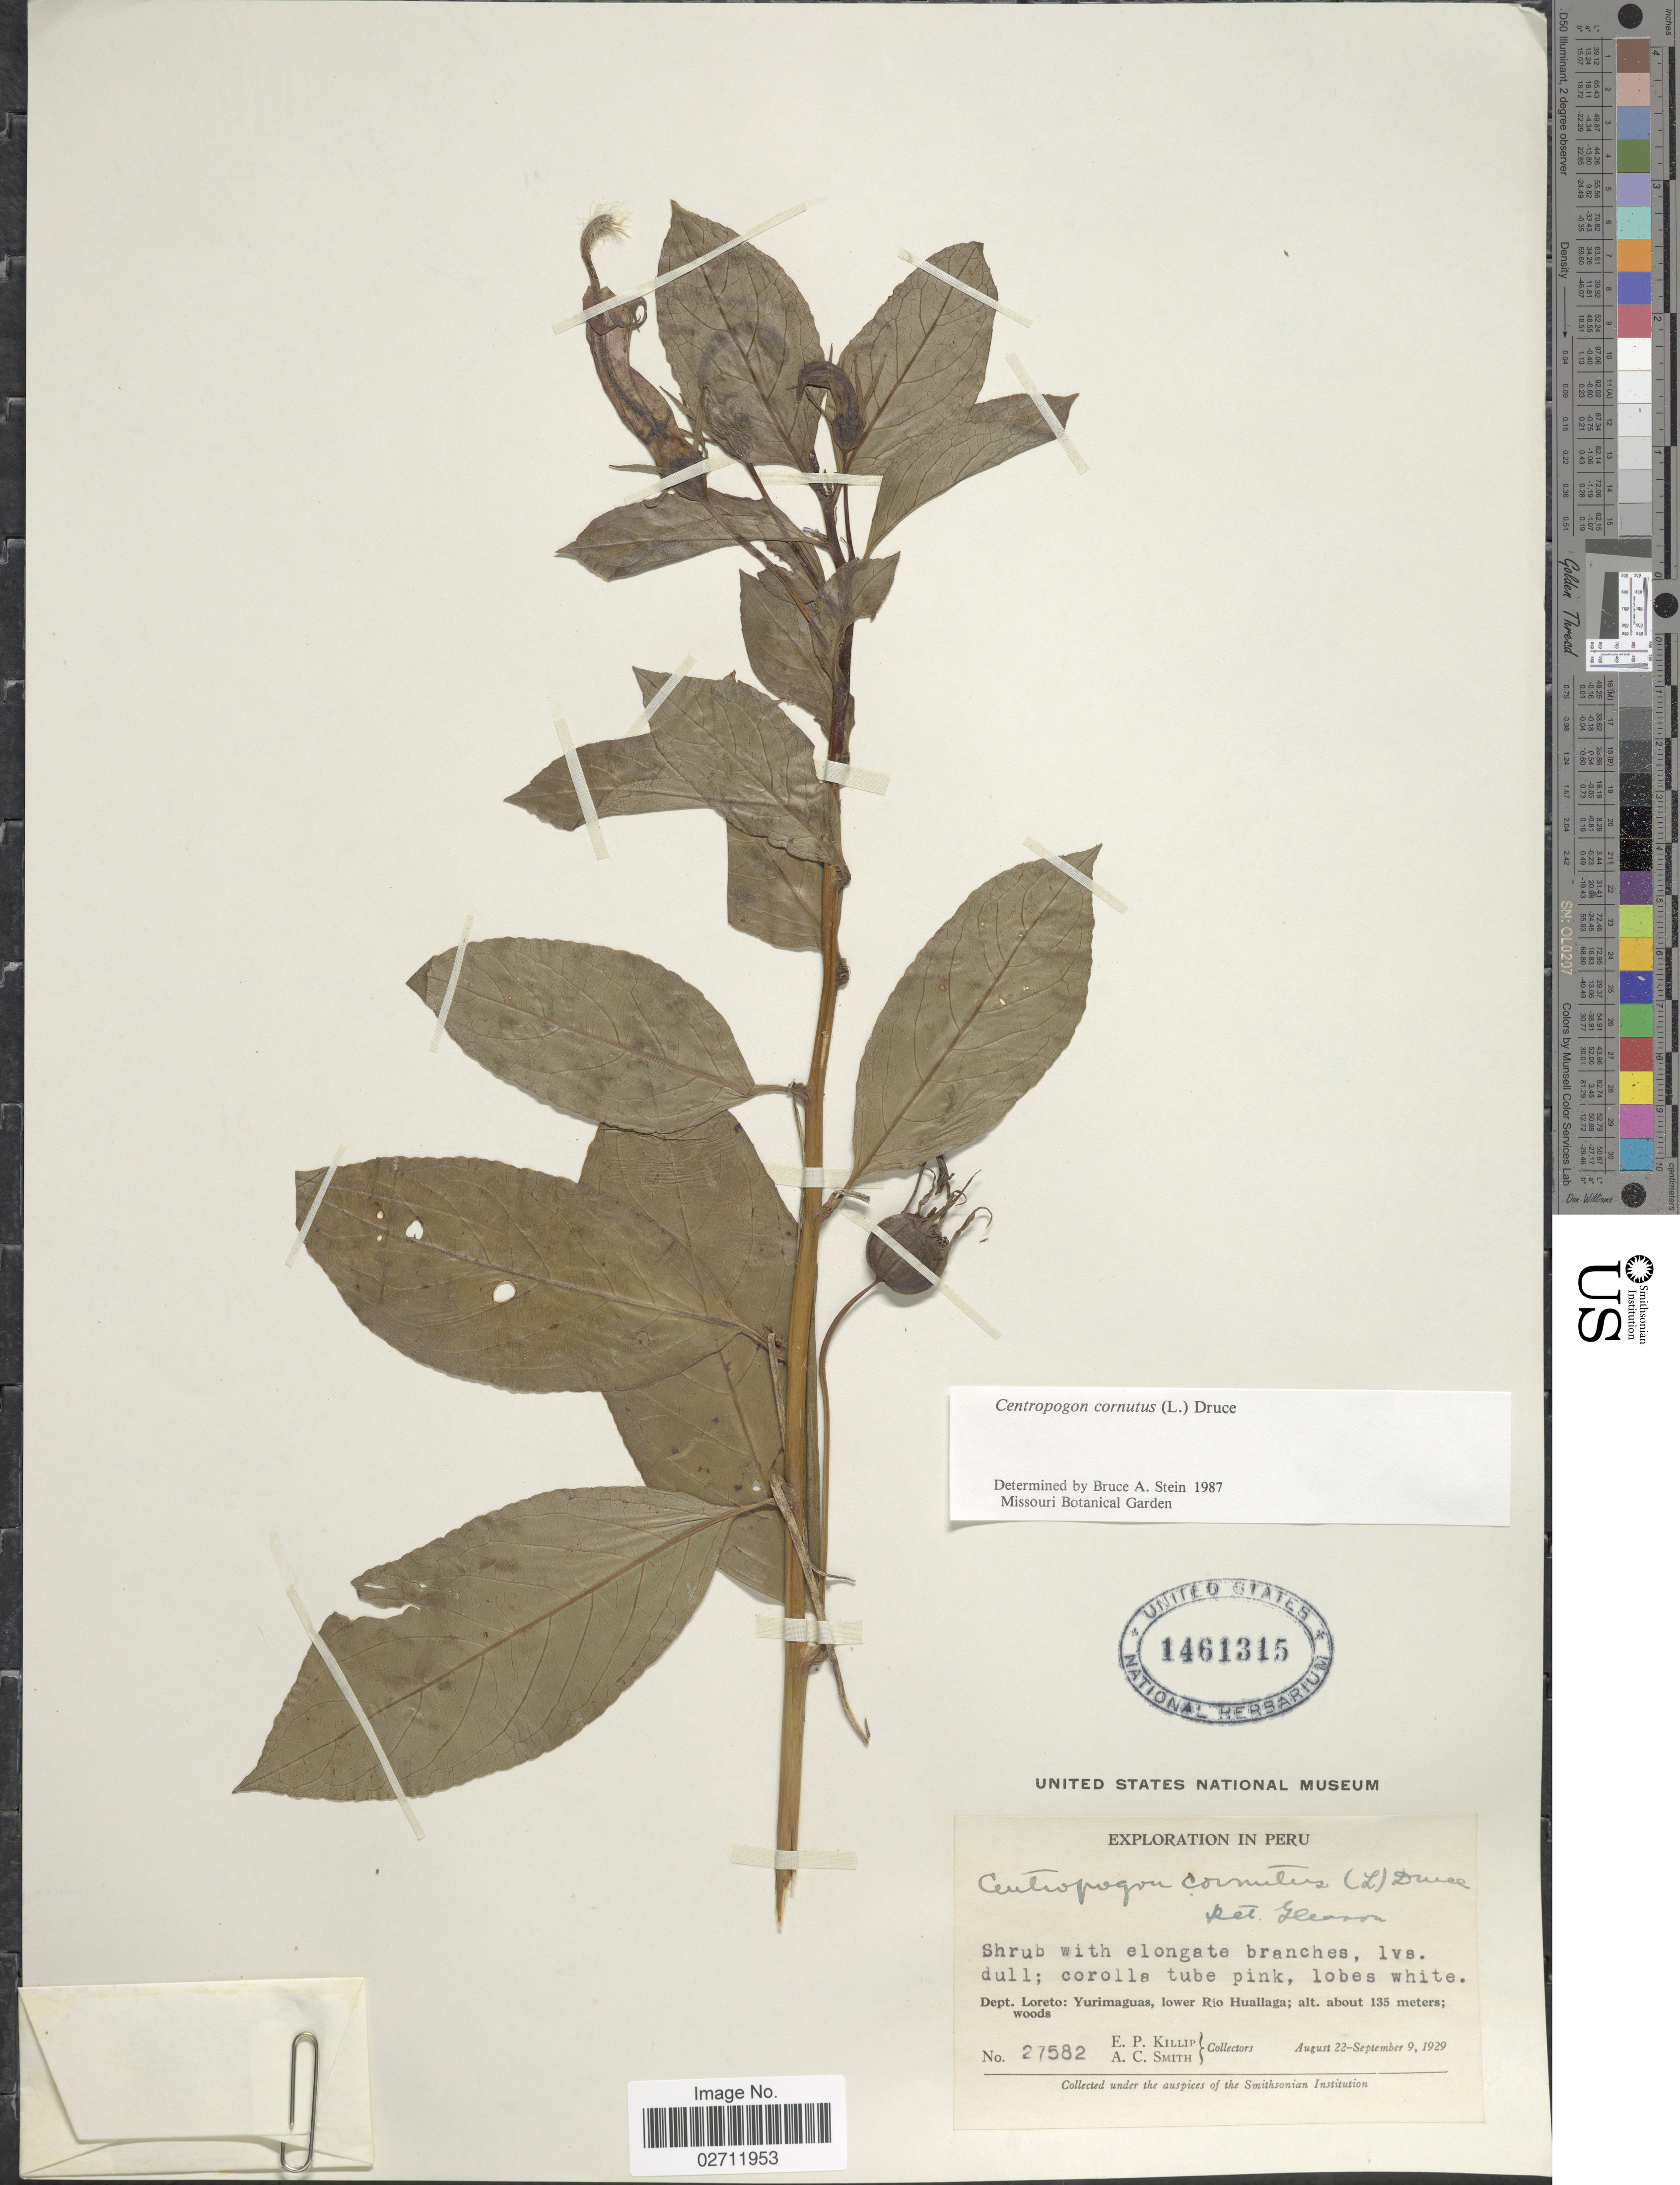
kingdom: Plantae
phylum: Tracheophyta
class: Magnoliopsida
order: Asterales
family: Campanulaceae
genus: Centropogon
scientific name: Centropogon cornutus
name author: (L.) Druce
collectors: E. P. Killip & A. C. Smith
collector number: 27582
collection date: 1929-08-22/1929-09-09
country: Peru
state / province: Loreto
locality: Yurimaguas, lower Rio Huallaga.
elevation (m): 135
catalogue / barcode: US 1461315